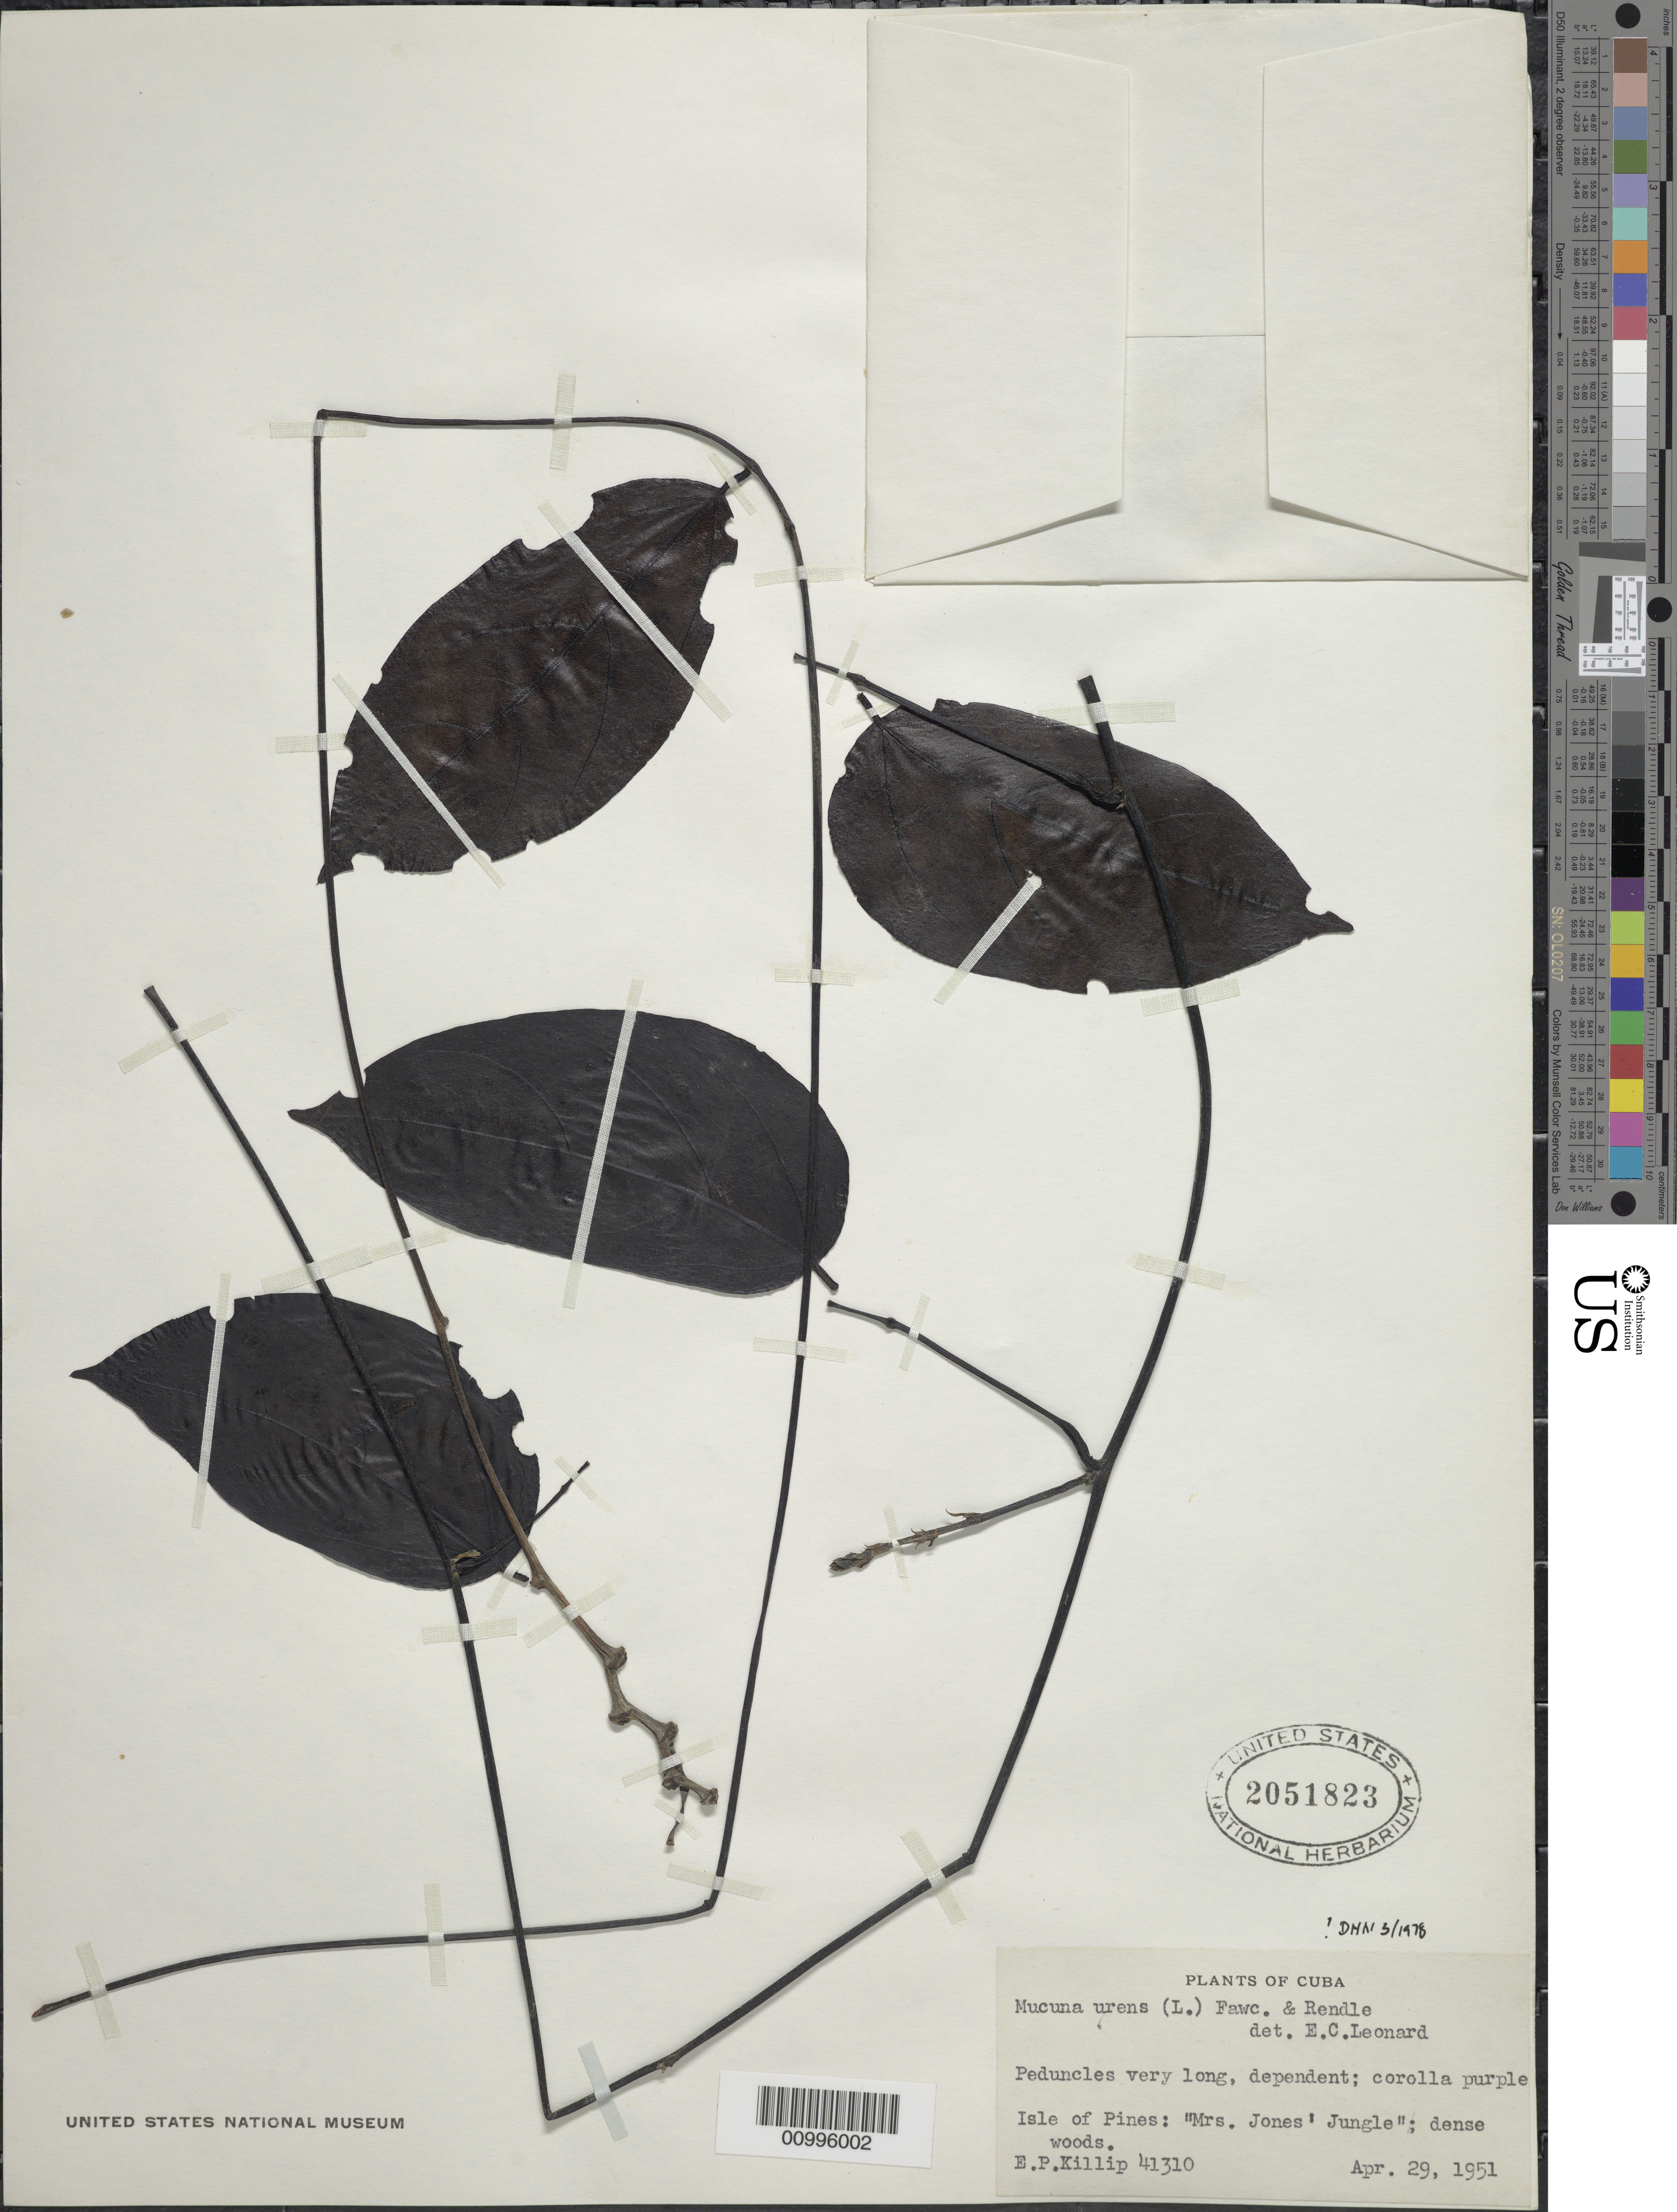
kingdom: Plantae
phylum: Tracheophyta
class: Magnoliopsida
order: Fabales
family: Fabaceae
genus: Mucuna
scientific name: Mucuna urens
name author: (L.) Medik.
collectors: E. P. Killip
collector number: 41310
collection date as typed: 29 Apr 1951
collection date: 1951-04-29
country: Cuba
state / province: Isla de la Juventud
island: Isla de la Juventud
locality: Mrs Jones' Jungle, Santa Fe, Isle of Pines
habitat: dense woods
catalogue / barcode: US 2051823